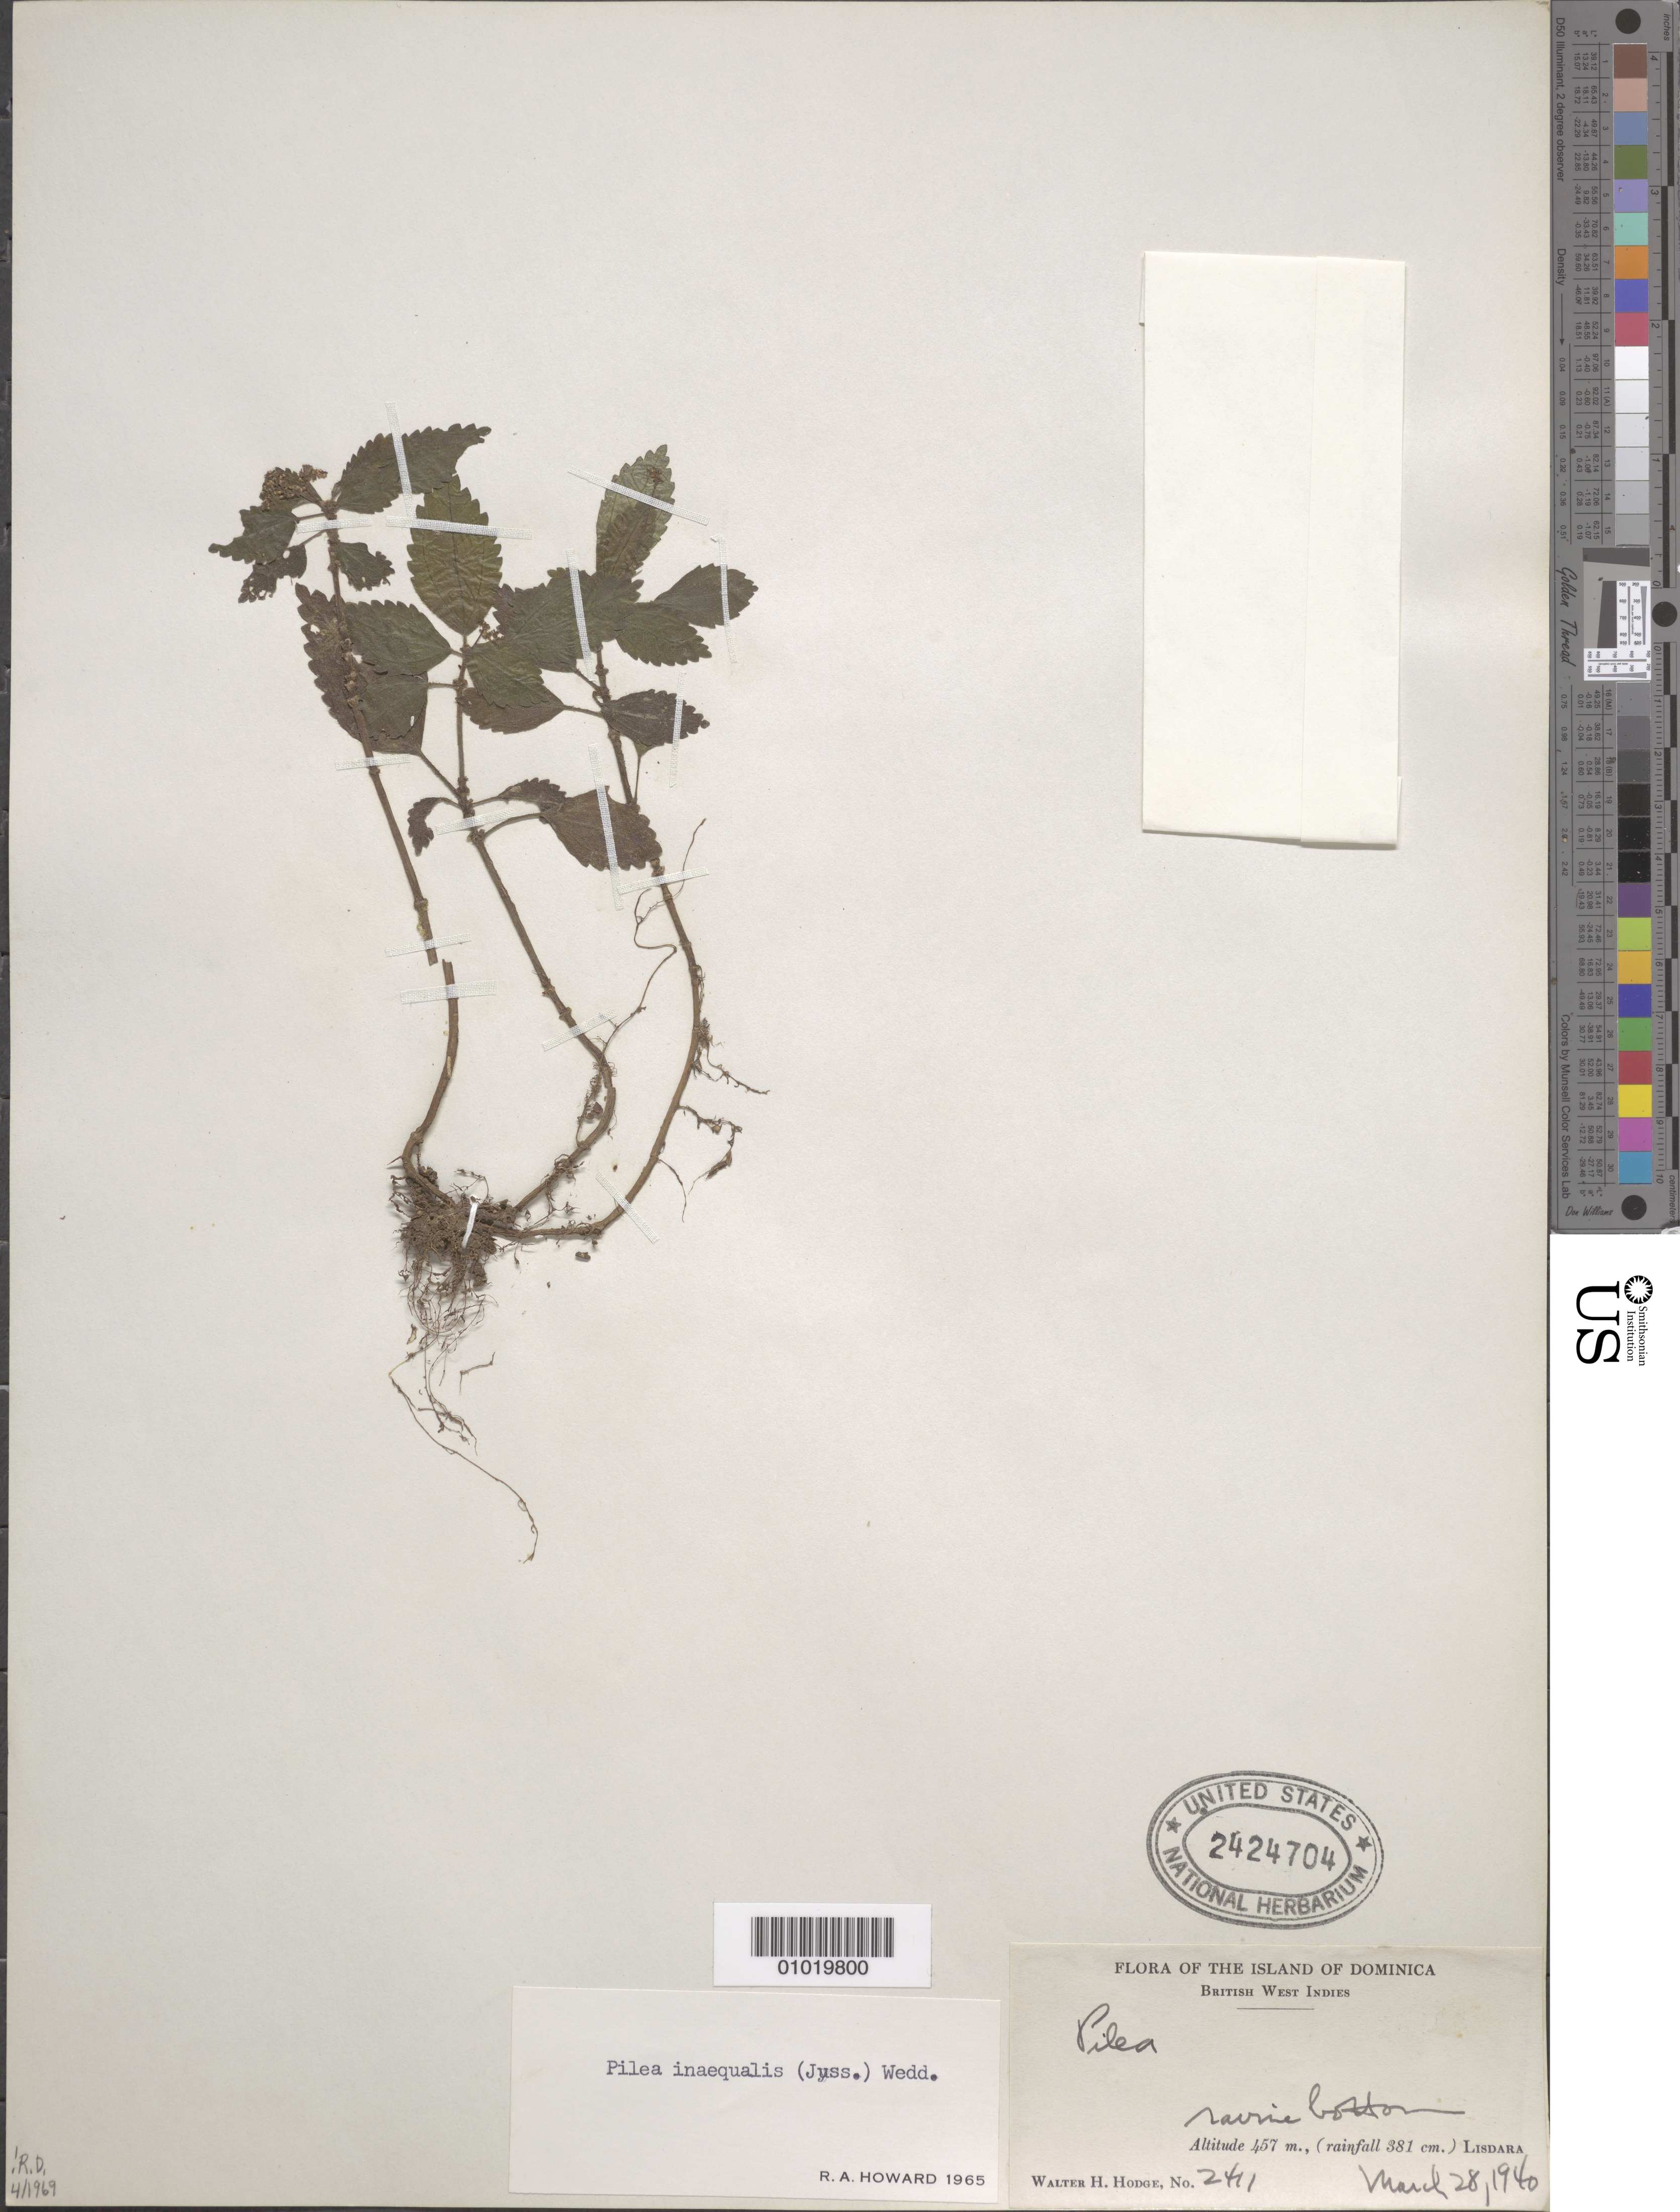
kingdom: Plantae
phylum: Tracheophyta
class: Magnoliopsida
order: Rosales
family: Urticaceae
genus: Pilea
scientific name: Pilea inaequalis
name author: (Juss. ex Poir.) Wedd.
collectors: W. Hodge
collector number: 2411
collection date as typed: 28 Mar 1940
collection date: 1940-03-28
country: Dominica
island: Dominica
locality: ravine bolton, Lisdara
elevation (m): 457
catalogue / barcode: US 2424704